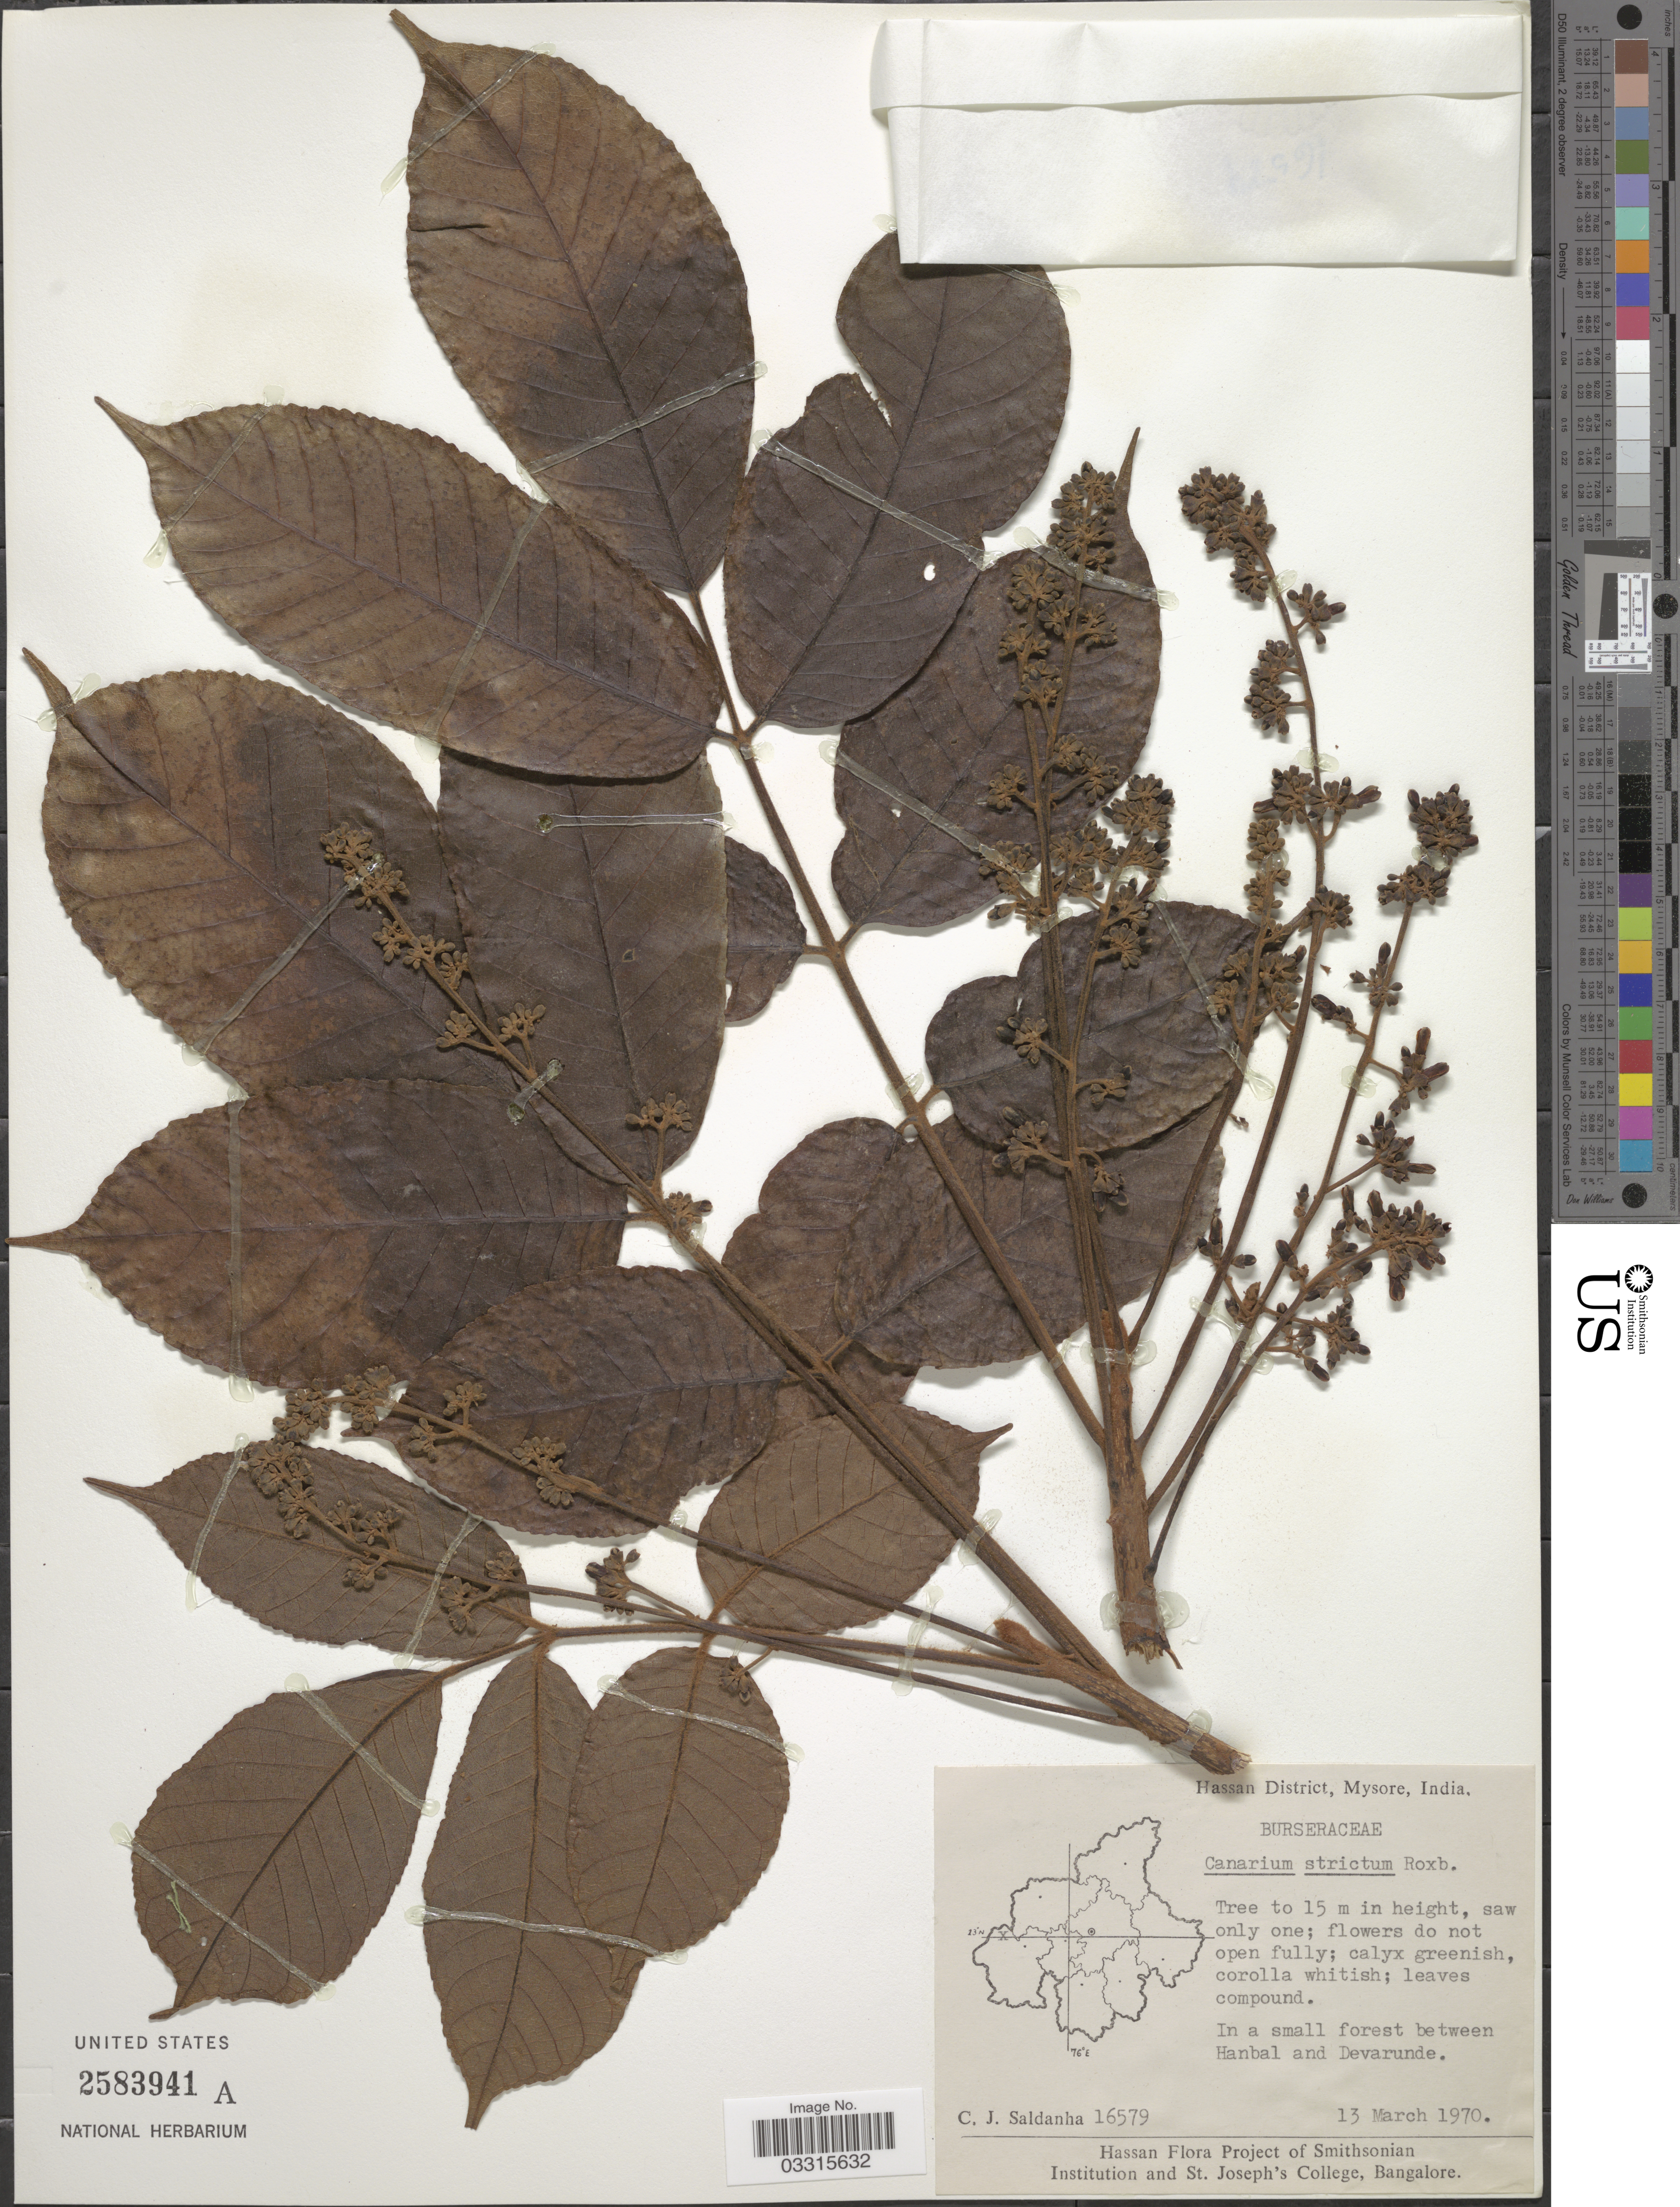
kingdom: Plantae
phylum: Tracheophyta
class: Magnoliopsida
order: Sapindales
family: Burseraceae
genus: Canarium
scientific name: Canarium strictum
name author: Roxb.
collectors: C. J. Saldanha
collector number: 16579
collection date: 1970-03-13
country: India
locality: Hassan District, Mysore. Between Hanbal and Devarunde.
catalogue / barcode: US 2583941A